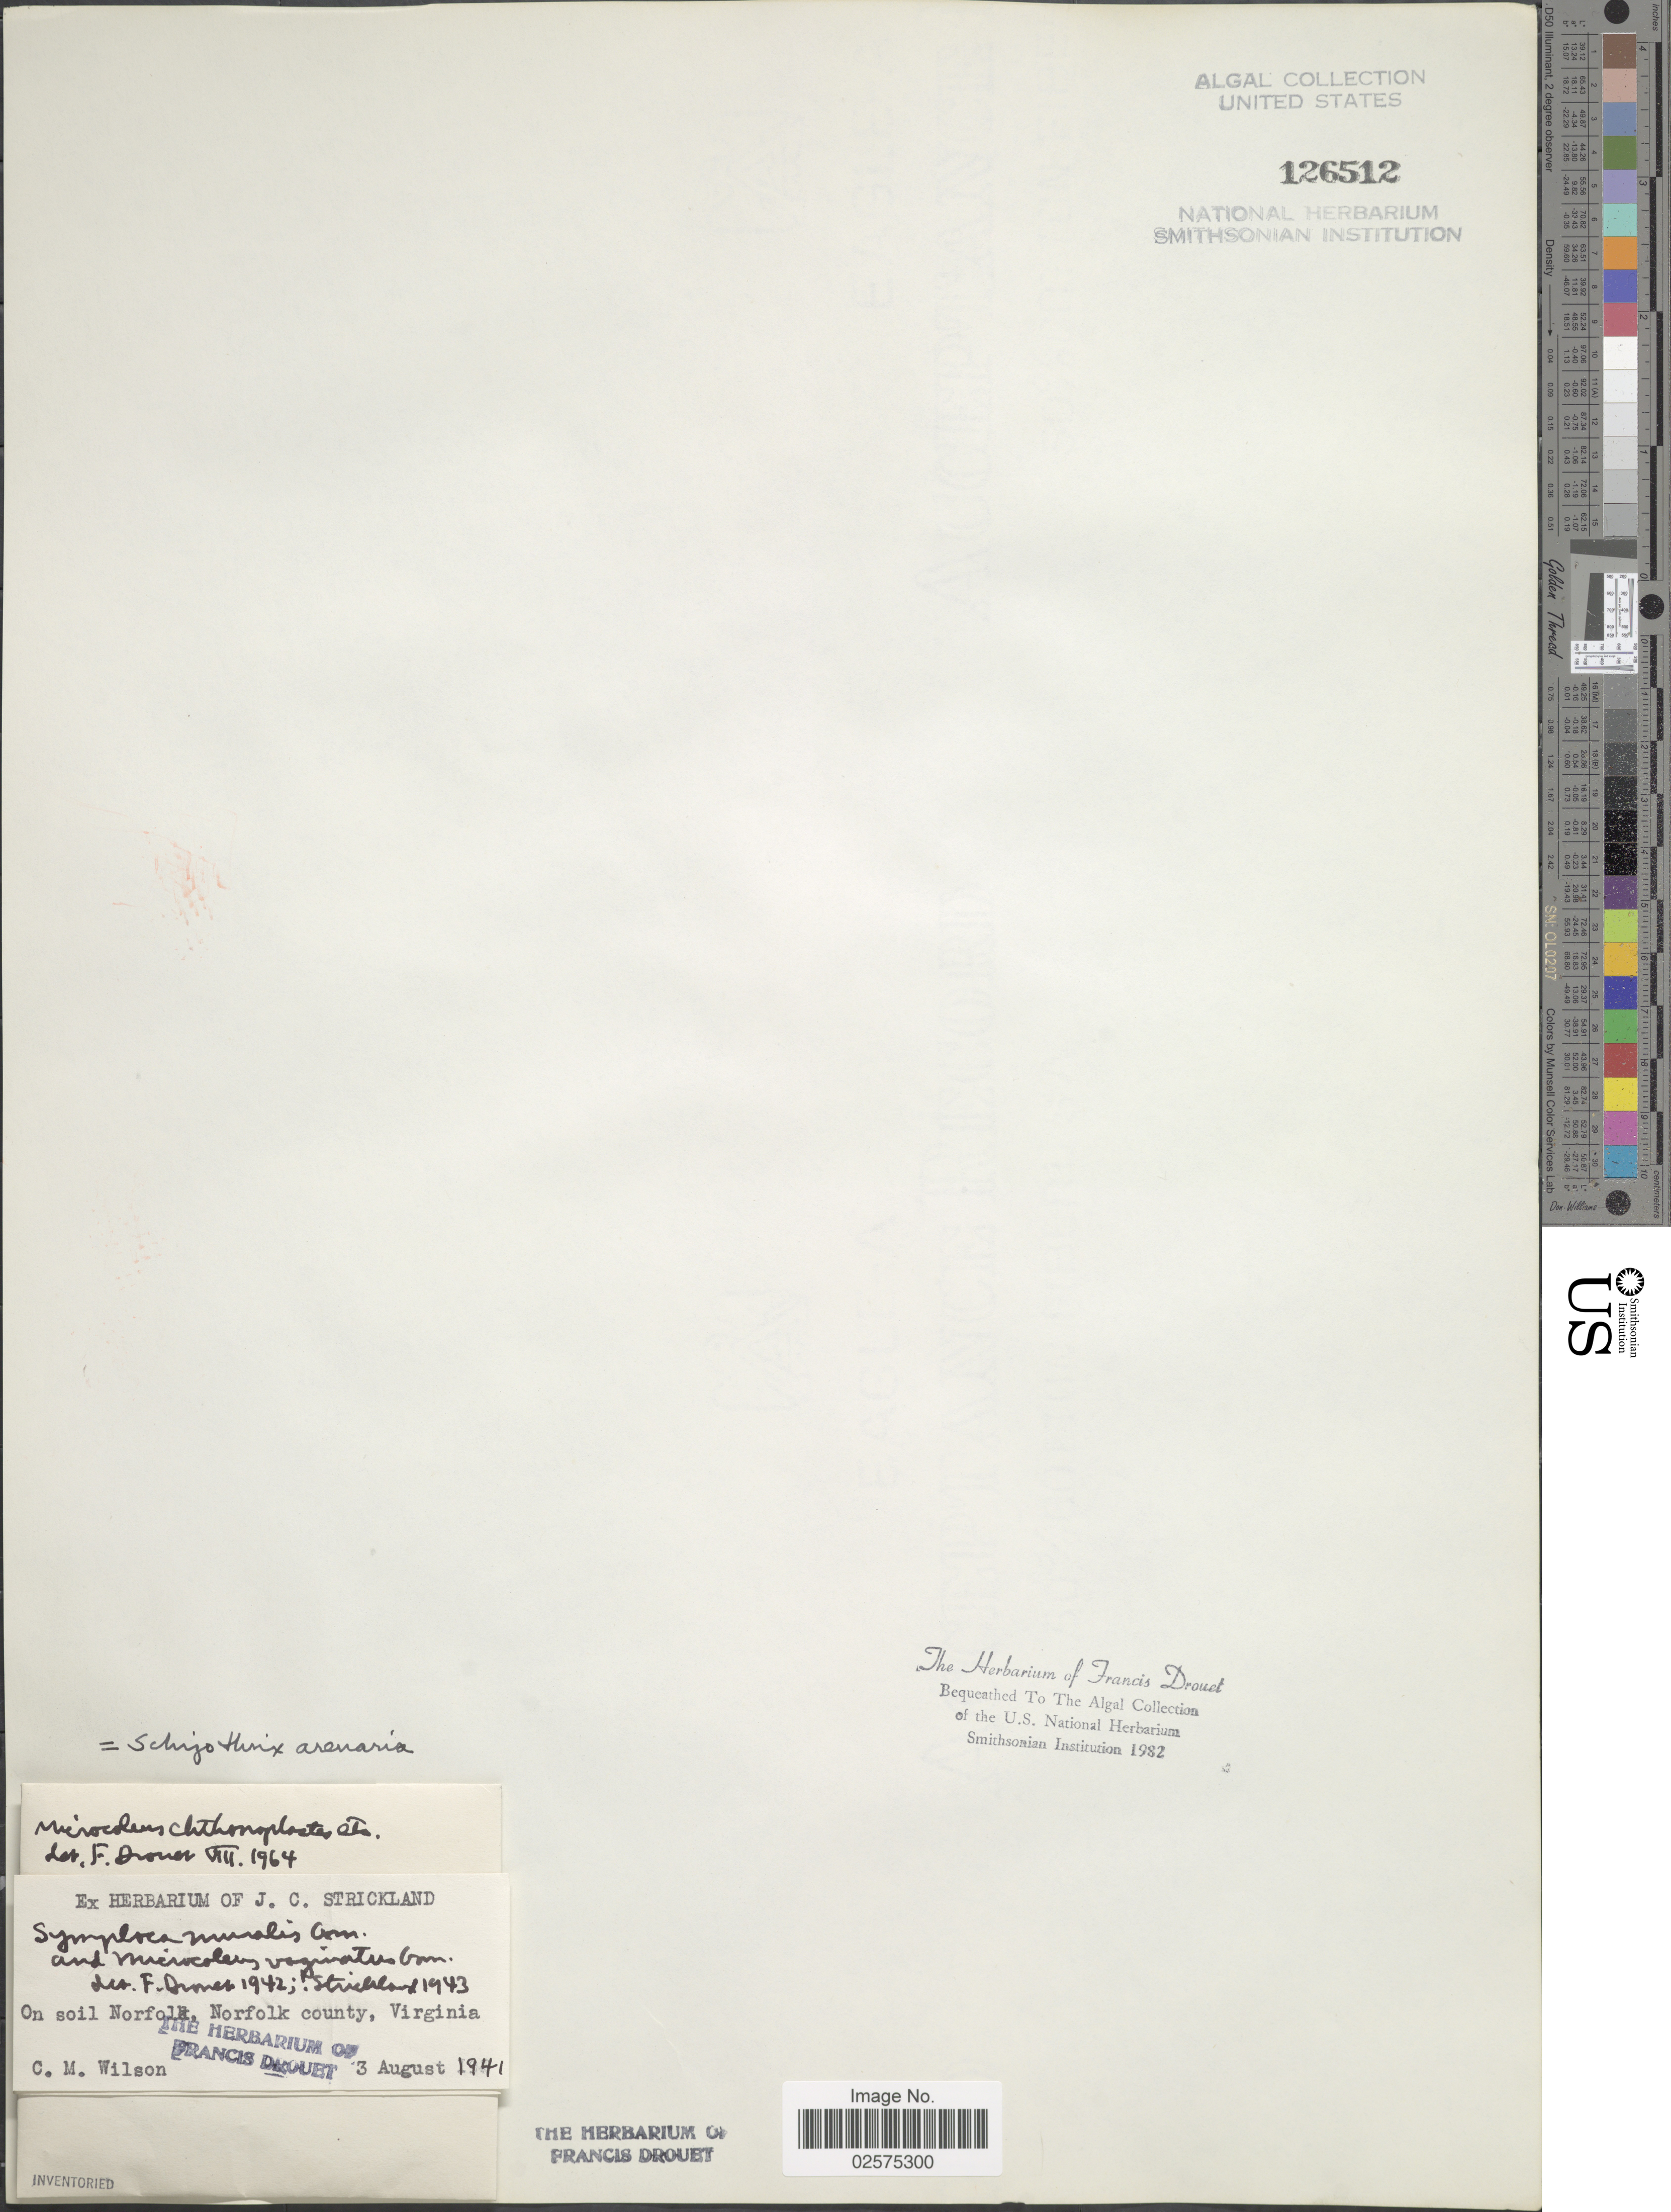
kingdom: Bacteria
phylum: Cyanobacteria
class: Cyanobacteriia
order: Leptolyngbyales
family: Trichocoleusaceae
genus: Schizothrix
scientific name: Schizothrix arenaria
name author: Gomont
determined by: Drouet, F. E.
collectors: C. M. Wilson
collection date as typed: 03 Aug 1941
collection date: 1941-08-03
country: United States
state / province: Virginia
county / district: City of Norfolk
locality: Norfolk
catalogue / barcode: US 126512